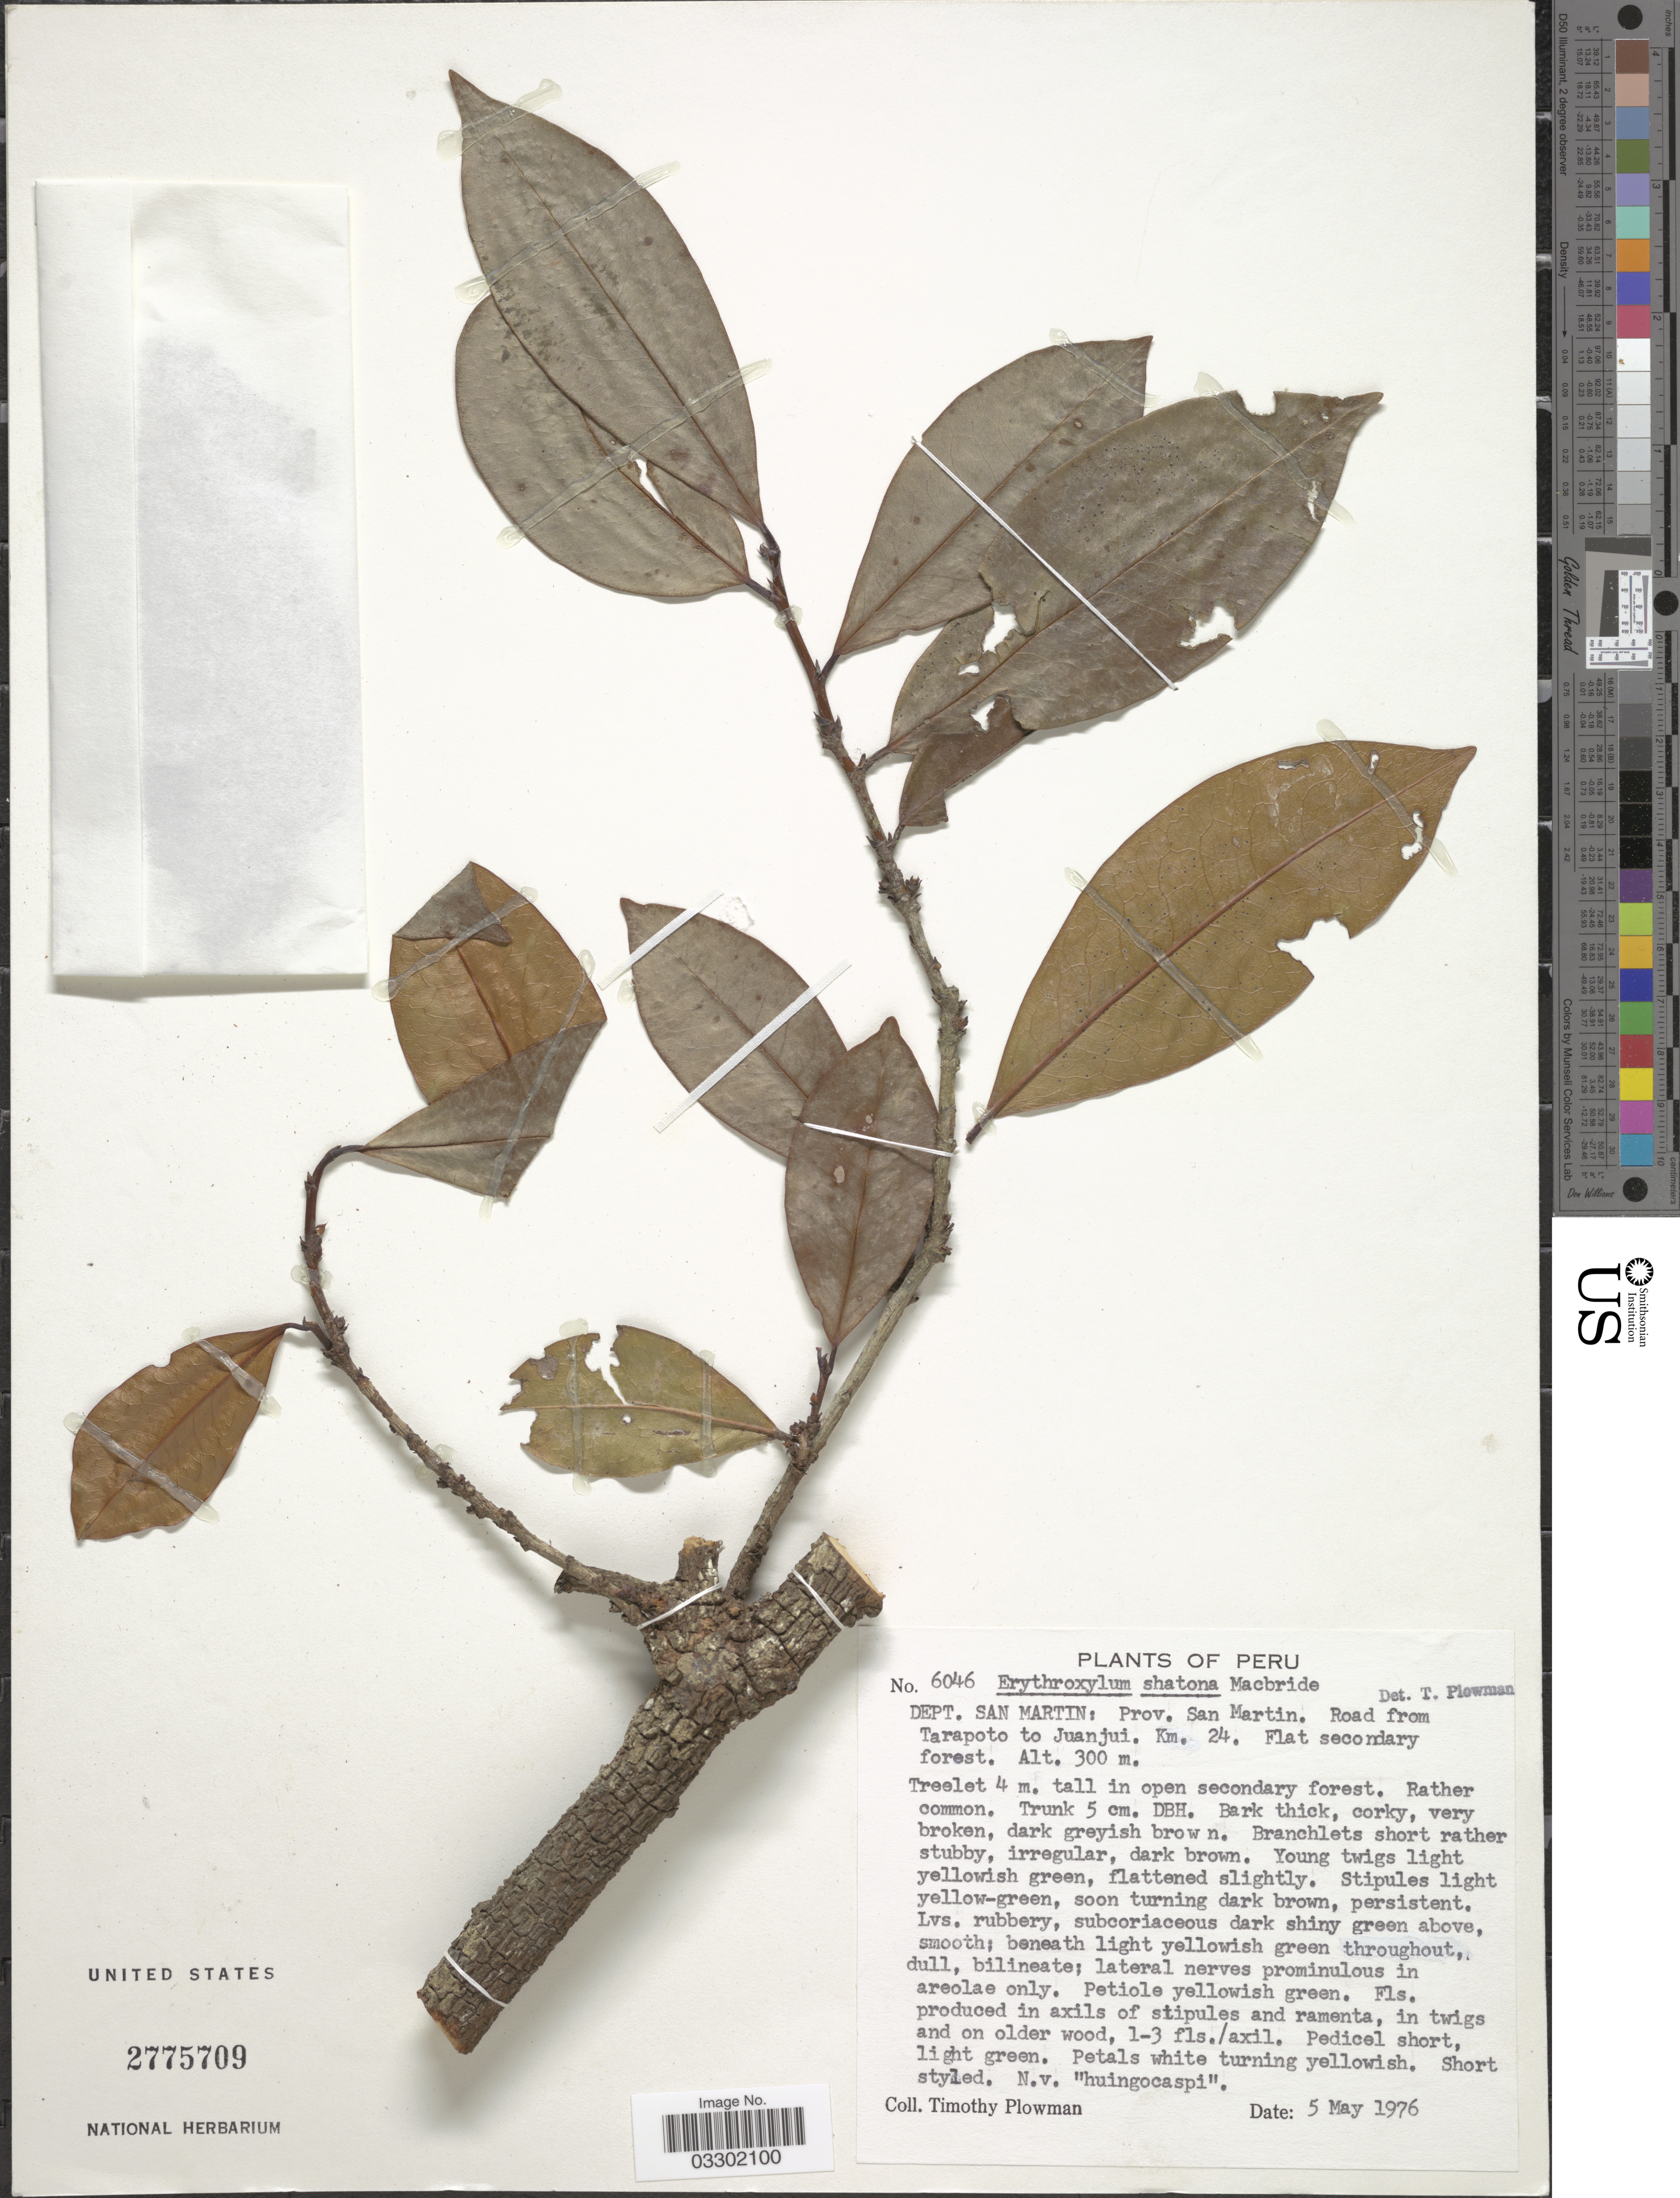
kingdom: Plantae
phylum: Tracheophyta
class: Magnoliopsida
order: Malpighiales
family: Erythroxylaceae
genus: Erythroxylum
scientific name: Erythroxylum shatona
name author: J.F. Macbr.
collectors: T. Plowman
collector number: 6046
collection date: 1976-05-05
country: Peru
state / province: San Martín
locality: Dept. San Martin: Prov. San Martin. Road from Tarapoto to Juanjui, Km. 24.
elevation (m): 300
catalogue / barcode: US 2775709